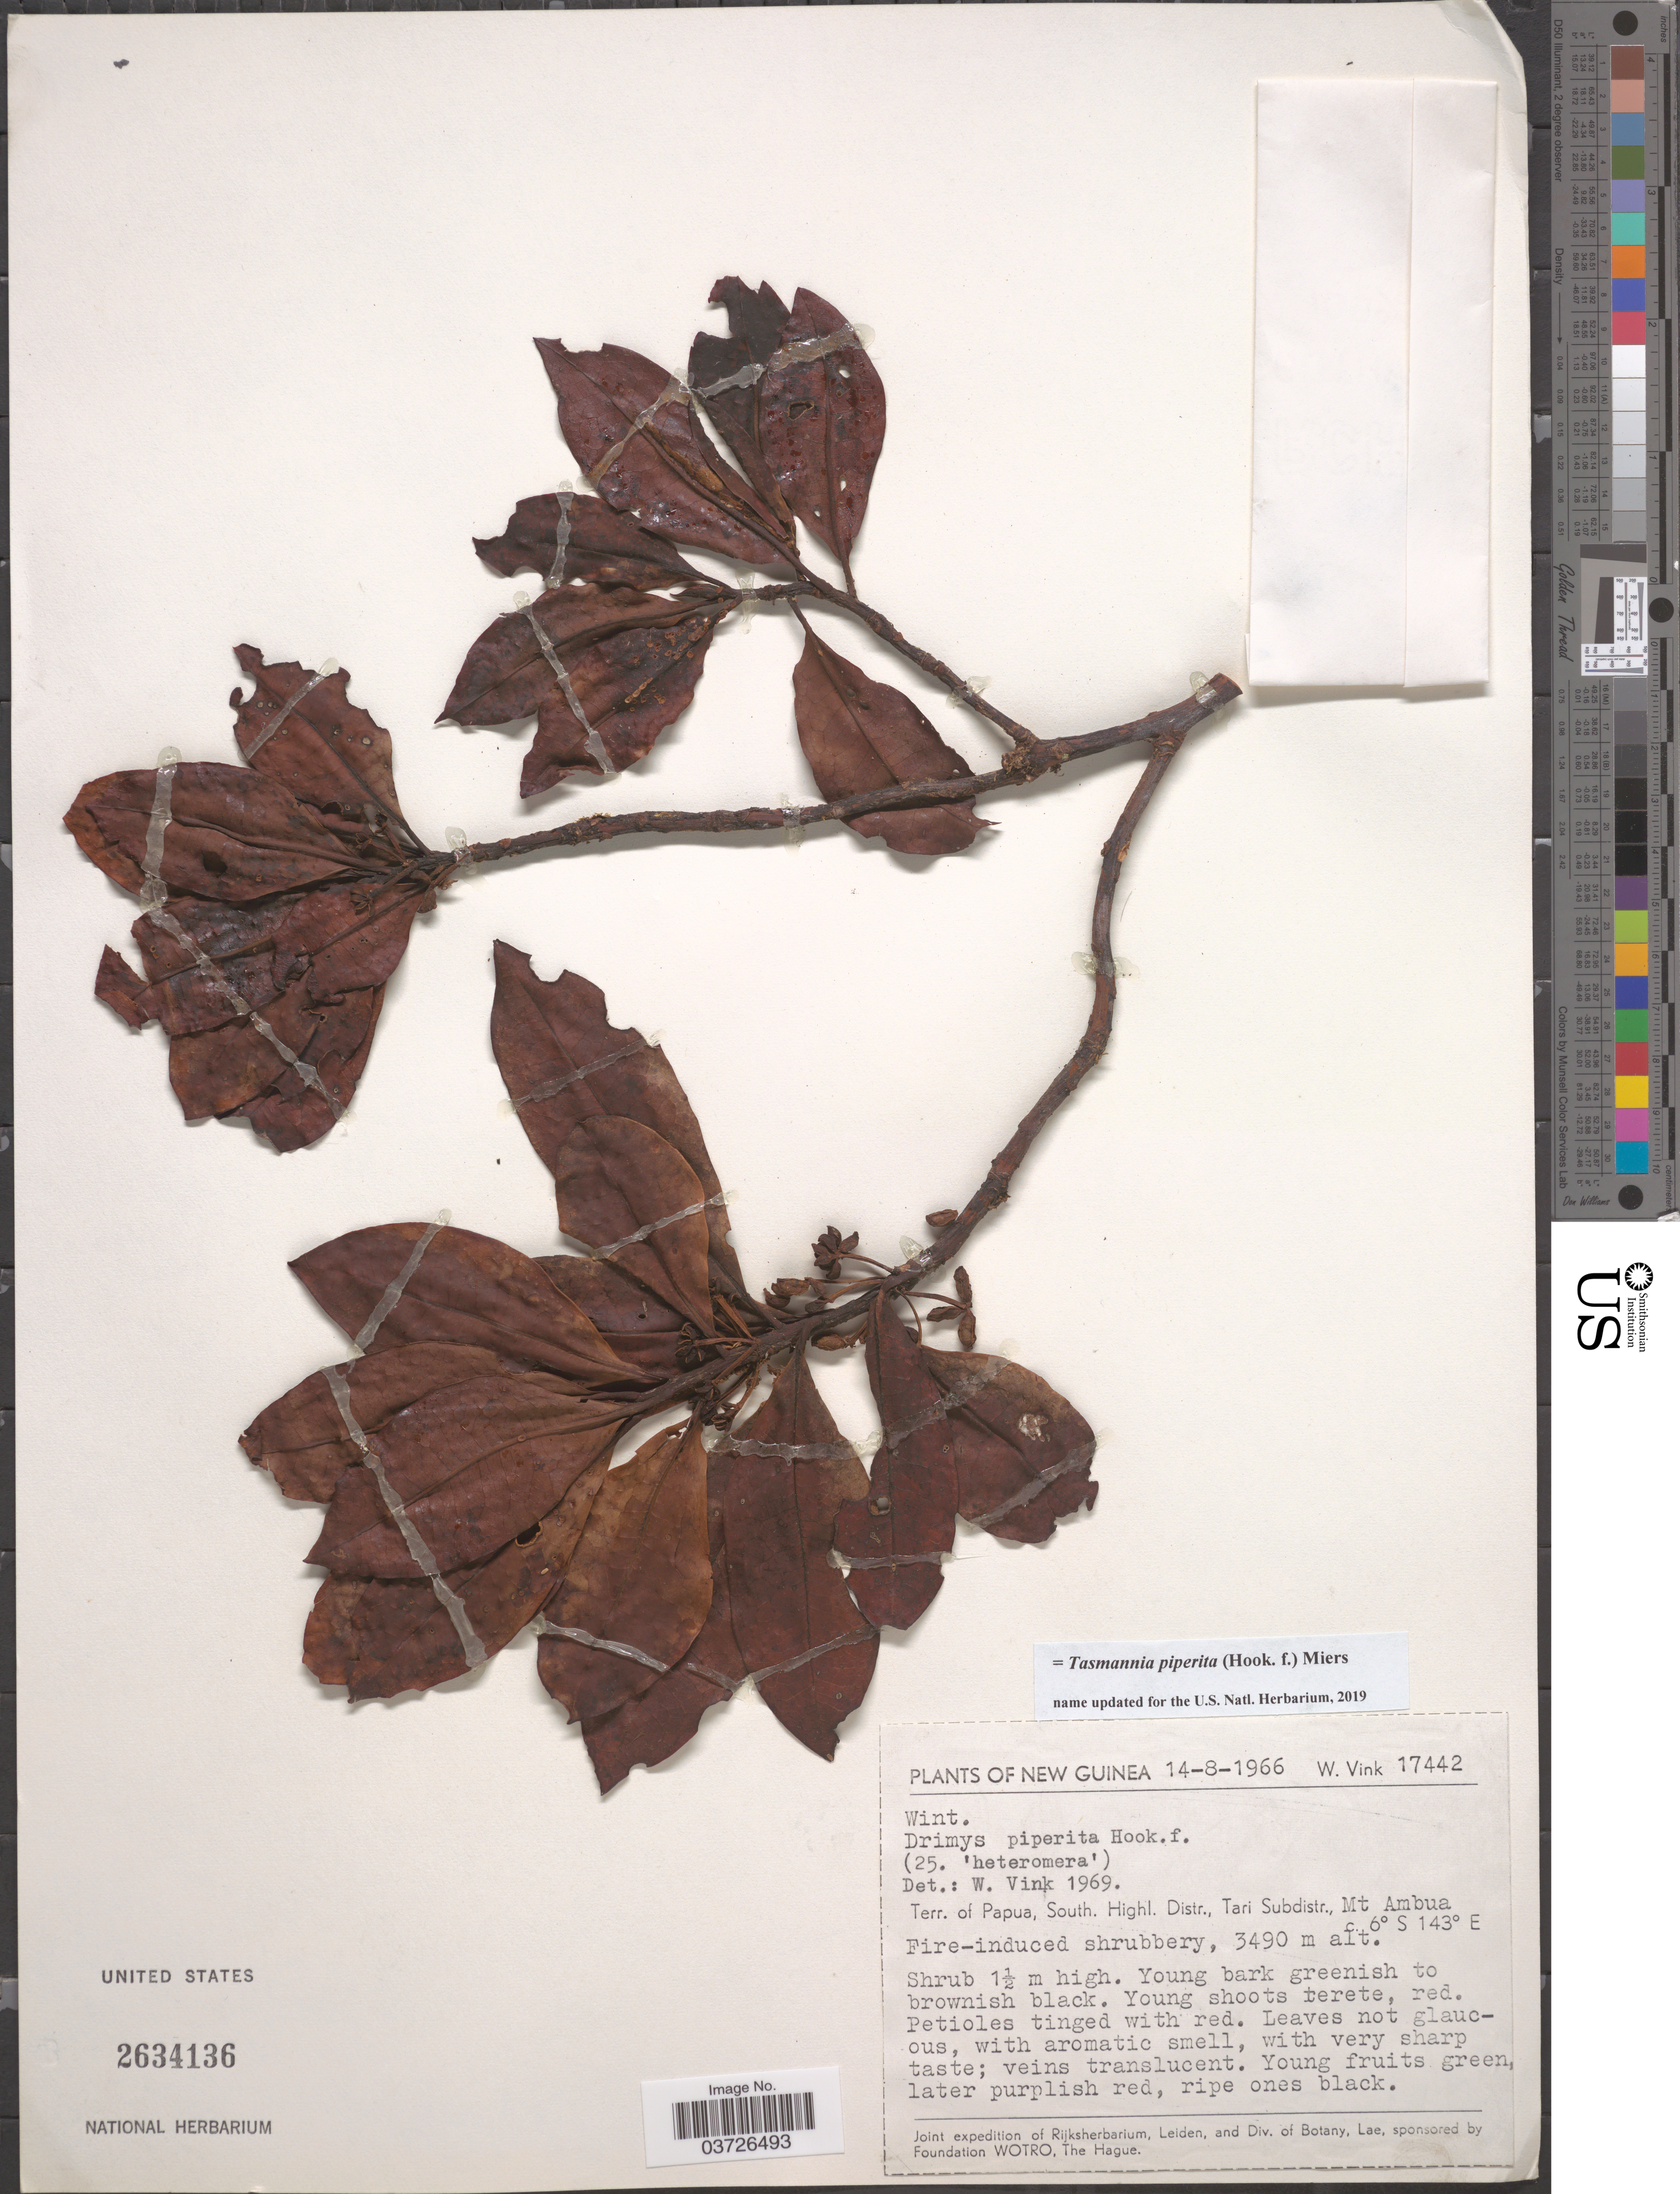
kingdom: Plantae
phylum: Tracheophyta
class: Magnoliopsida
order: Canellales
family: Winteraceae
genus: Tasmannia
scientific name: Tasmannia piperita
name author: (Hook. f.) Miers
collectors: W. Vink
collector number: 17442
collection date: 1966-08-14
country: Papua New Guinea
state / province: Southern Highlands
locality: New Guinea. Terr. of Papua, South. Highl. Distr., Tari Subdistr., Mt Ambua.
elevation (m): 3490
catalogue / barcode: US 2634136